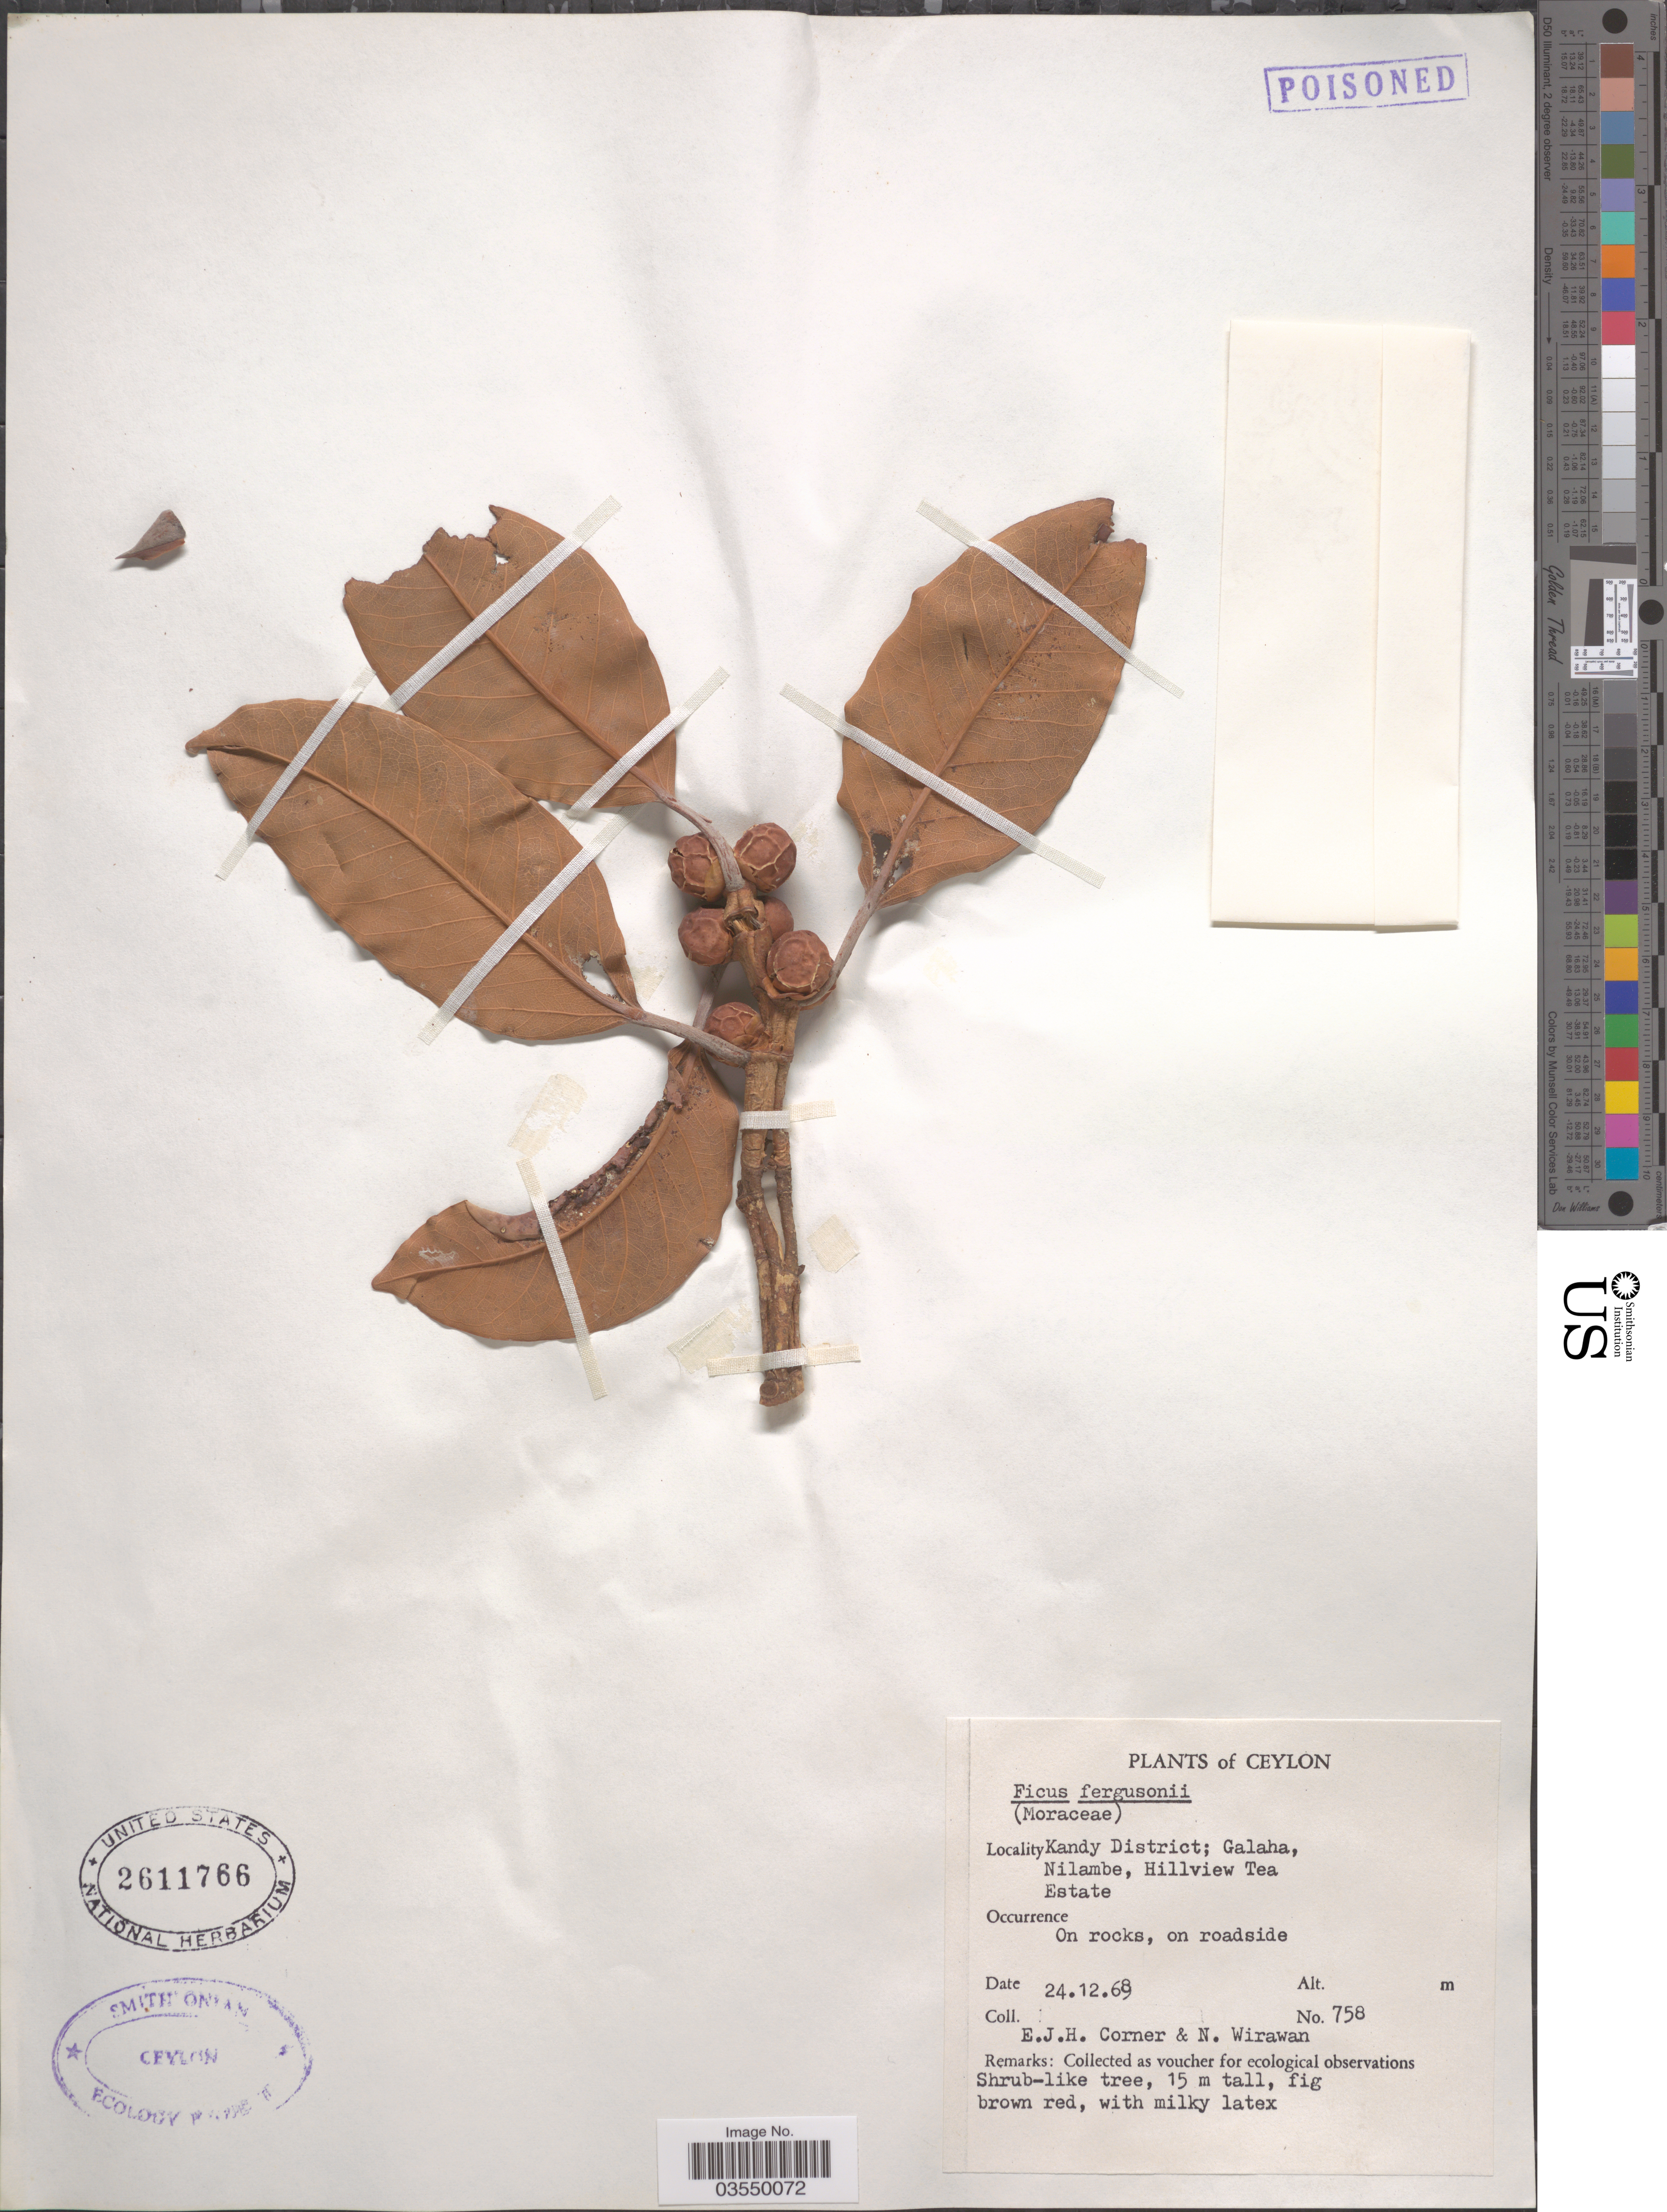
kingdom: Plantae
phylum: Tracheophyta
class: Magnoliopsida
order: Rosales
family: Moraceae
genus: Ficus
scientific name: Ficus fergusonii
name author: (King) T.B. Worth. ex Corner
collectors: E. Corner & N. Wirawan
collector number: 758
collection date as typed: Transcribed d/m/y: 24/12/68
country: Sri Lanka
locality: Ceylon. Kandy District; Galaha, Nilambe, Hillview Tea Estate.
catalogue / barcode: US 2611766